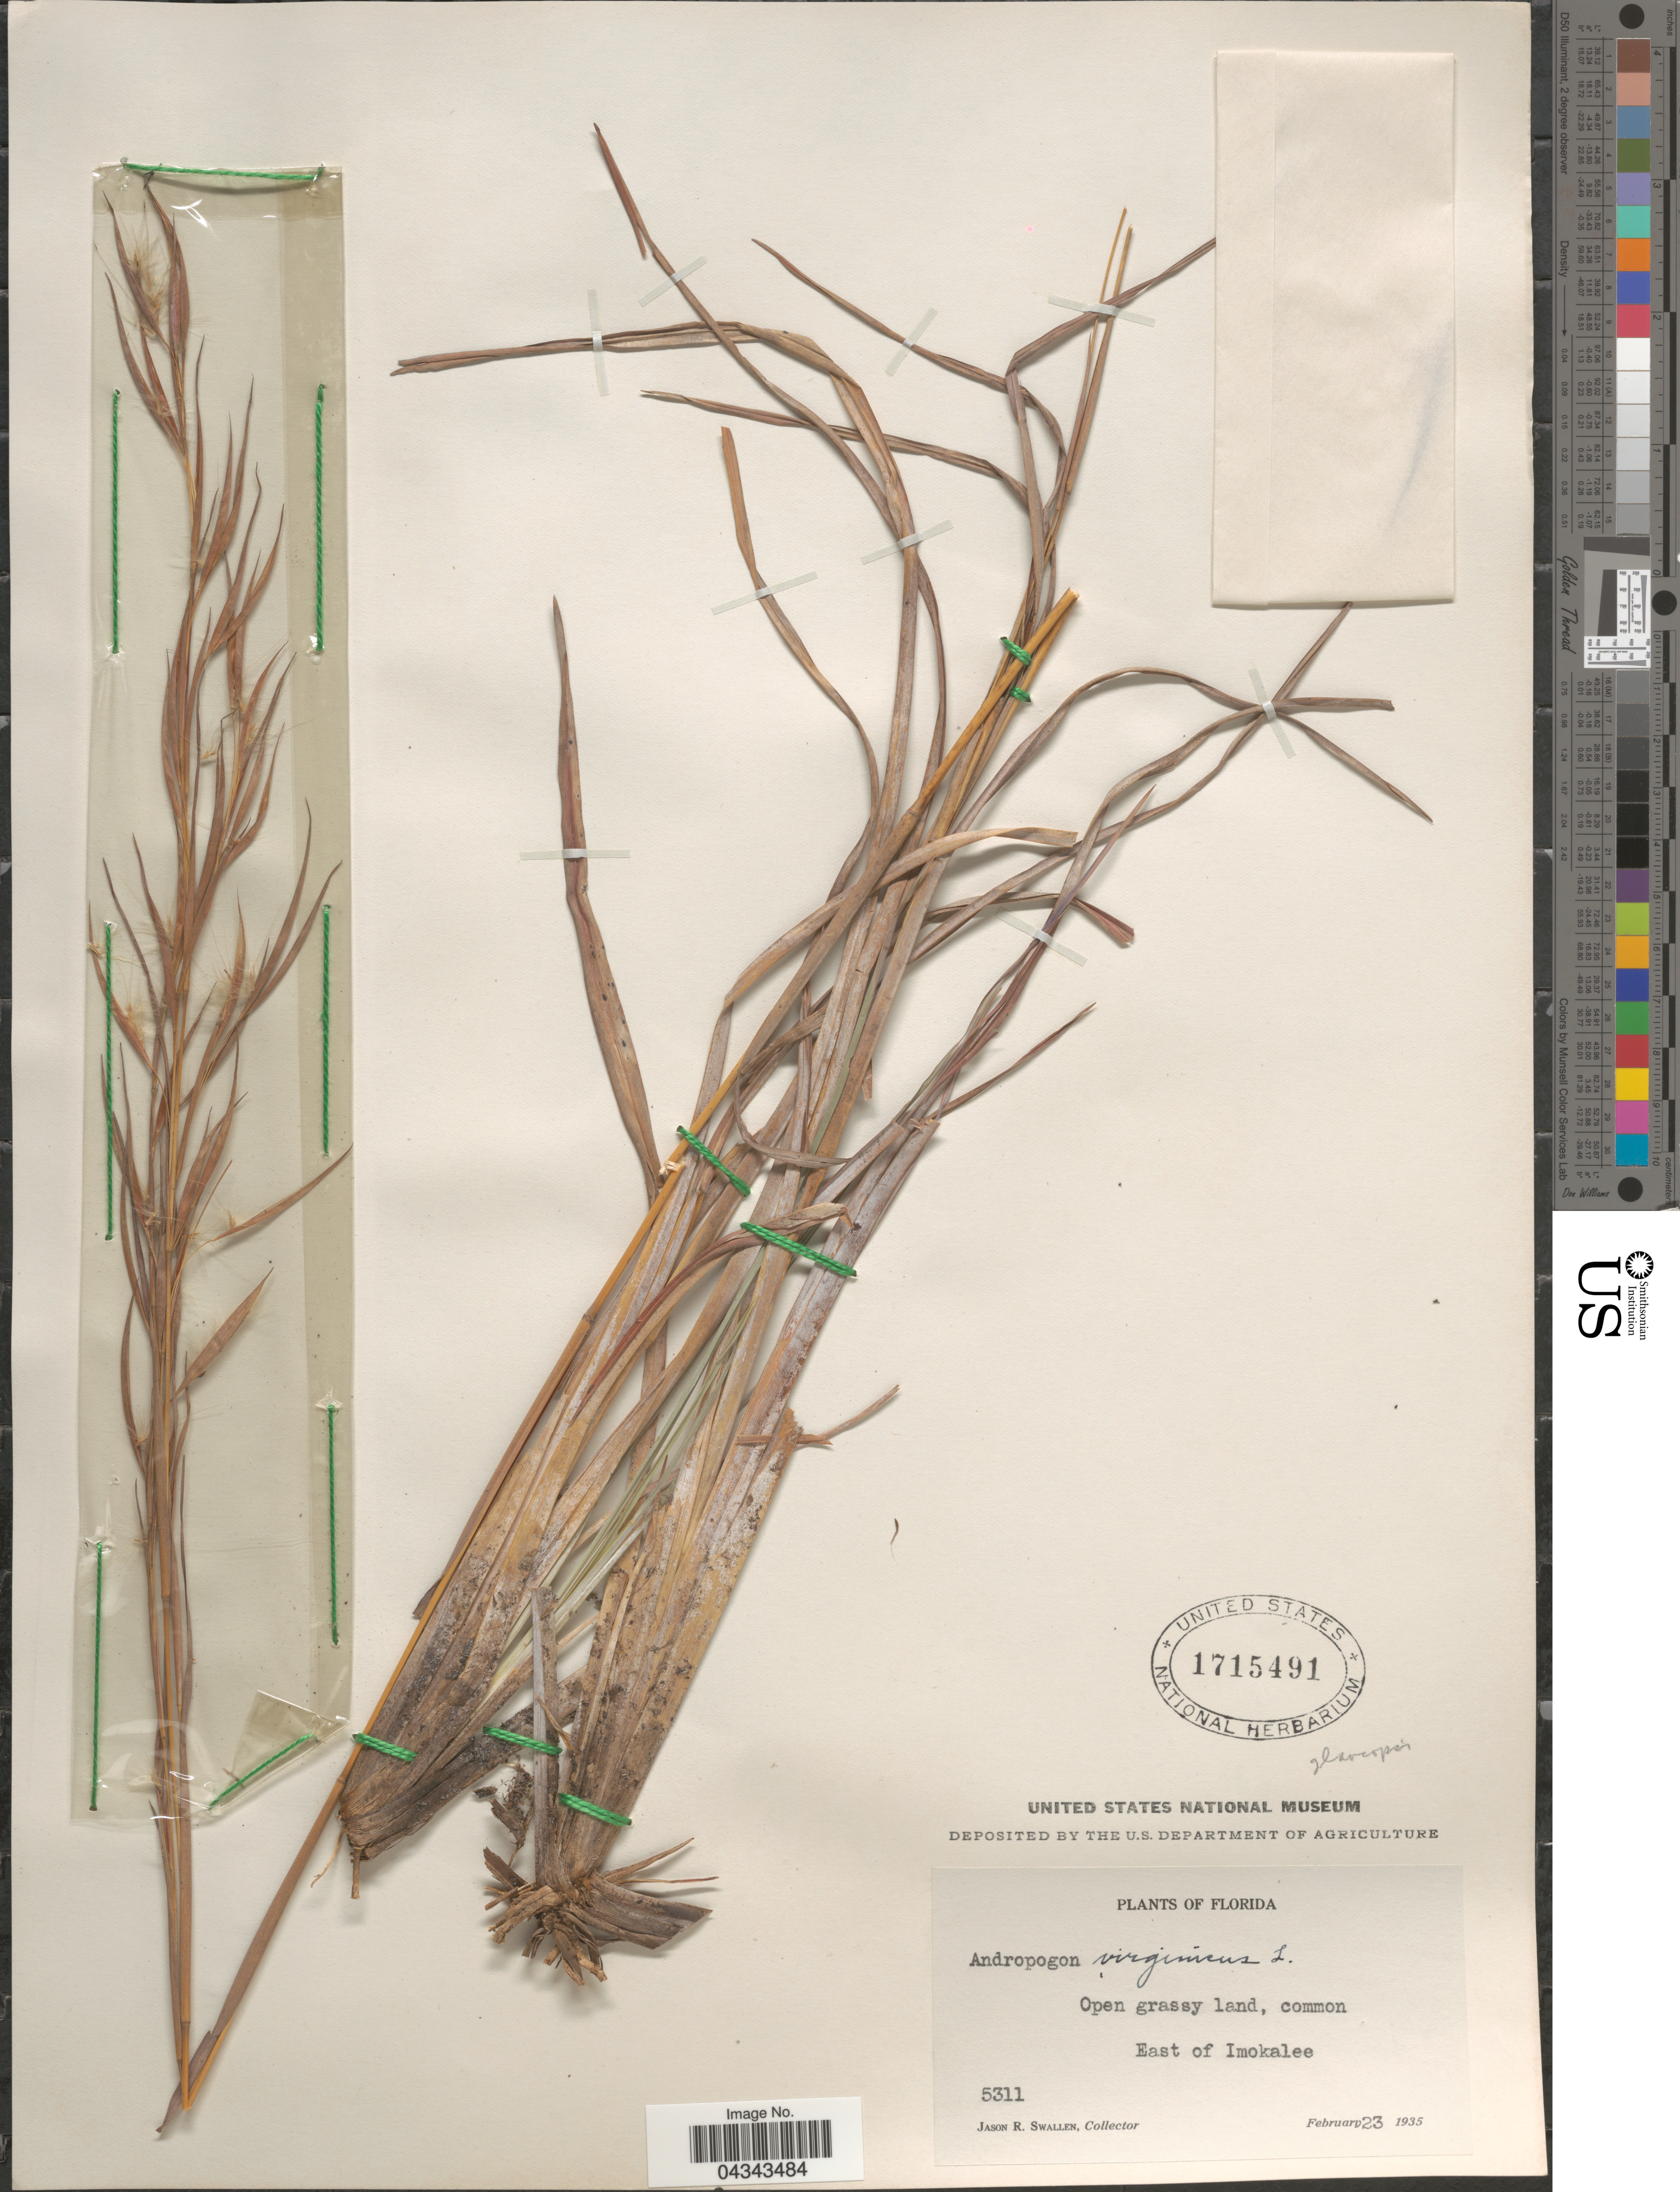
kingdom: Plantae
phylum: Tracheophyta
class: Liliopsida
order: Poales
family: Poaceae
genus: Andropogon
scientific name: Andropogon glomeratus var. glaucopsis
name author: C. Mohr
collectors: J. R. Swallen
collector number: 5311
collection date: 1935-02-23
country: United States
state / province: Florida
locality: East of Imokalee.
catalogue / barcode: US 1715491